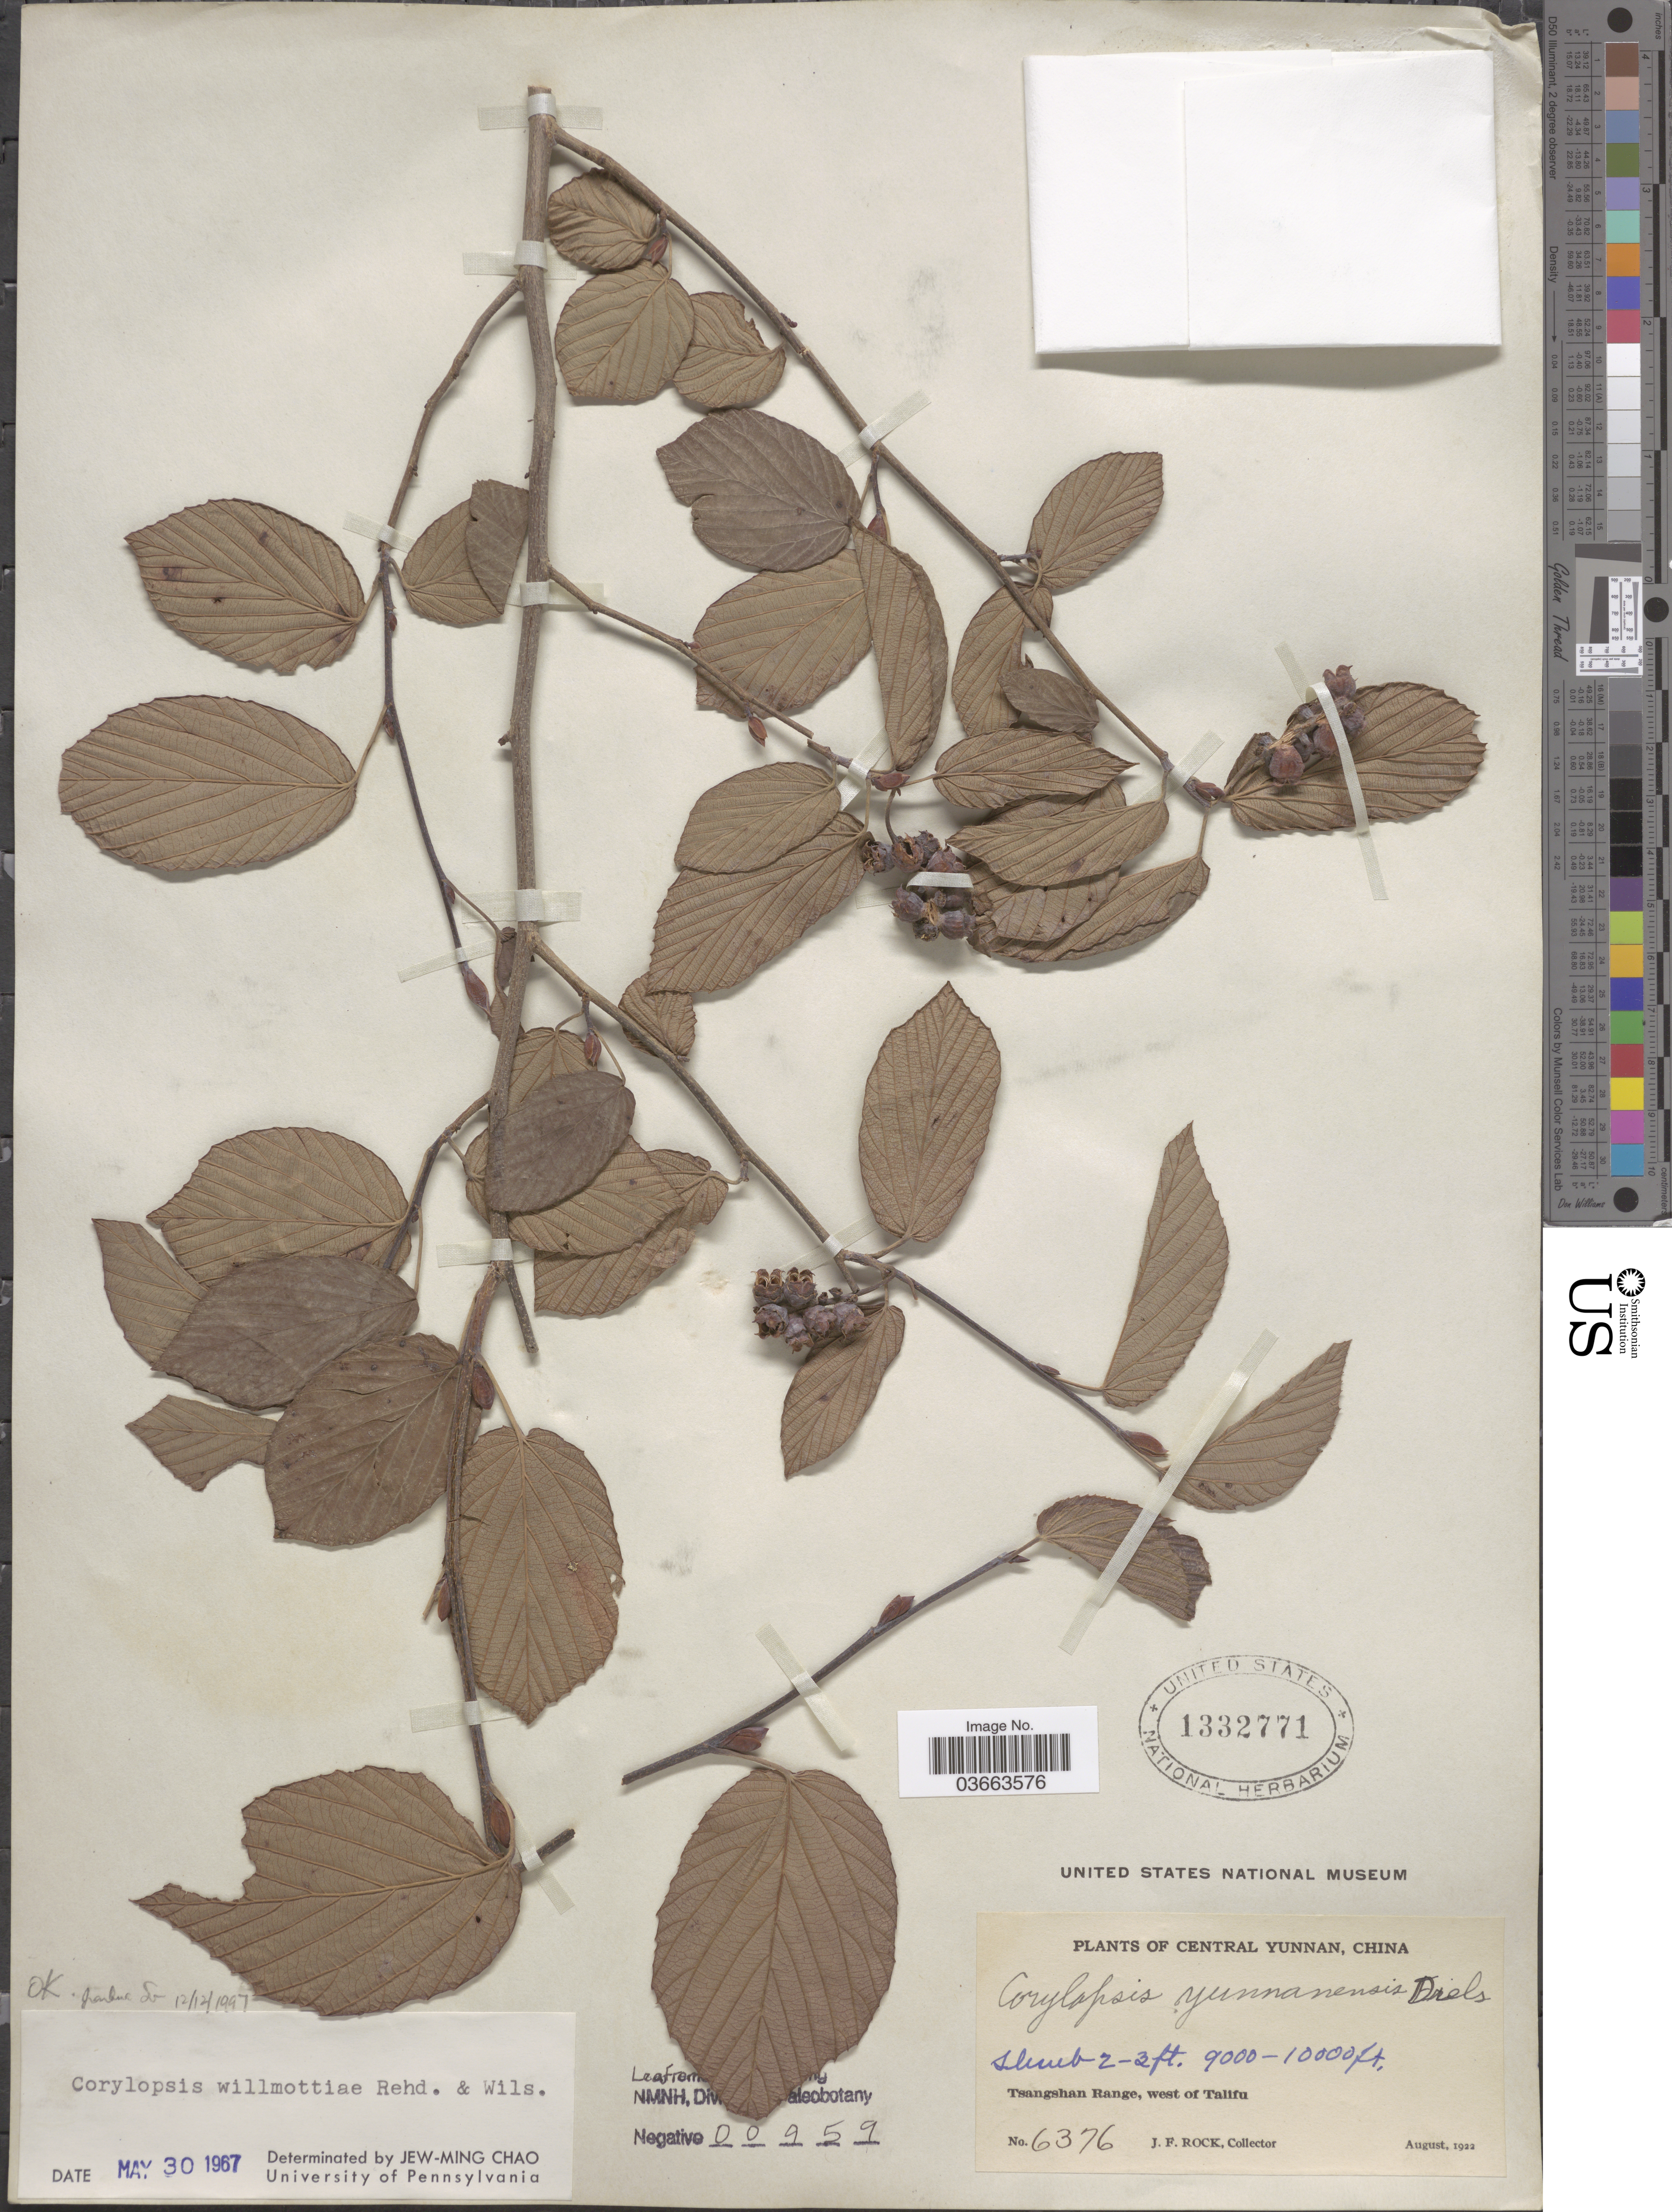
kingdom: Plantae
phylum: Tracheophyta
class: Magnoliopsida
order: Saxifragales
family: Hamamelidaceae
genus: Corylopsis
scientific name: Corylopsis willmottiae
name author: Rehder & E.H. Wilson in Sarg.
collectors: J. Rock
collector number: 6376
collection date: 1922-08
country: China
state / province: Yunnan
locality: Central Yunnan. Tsangshan Range, west of Talifu.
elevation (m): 2743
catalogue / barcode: US 1332771